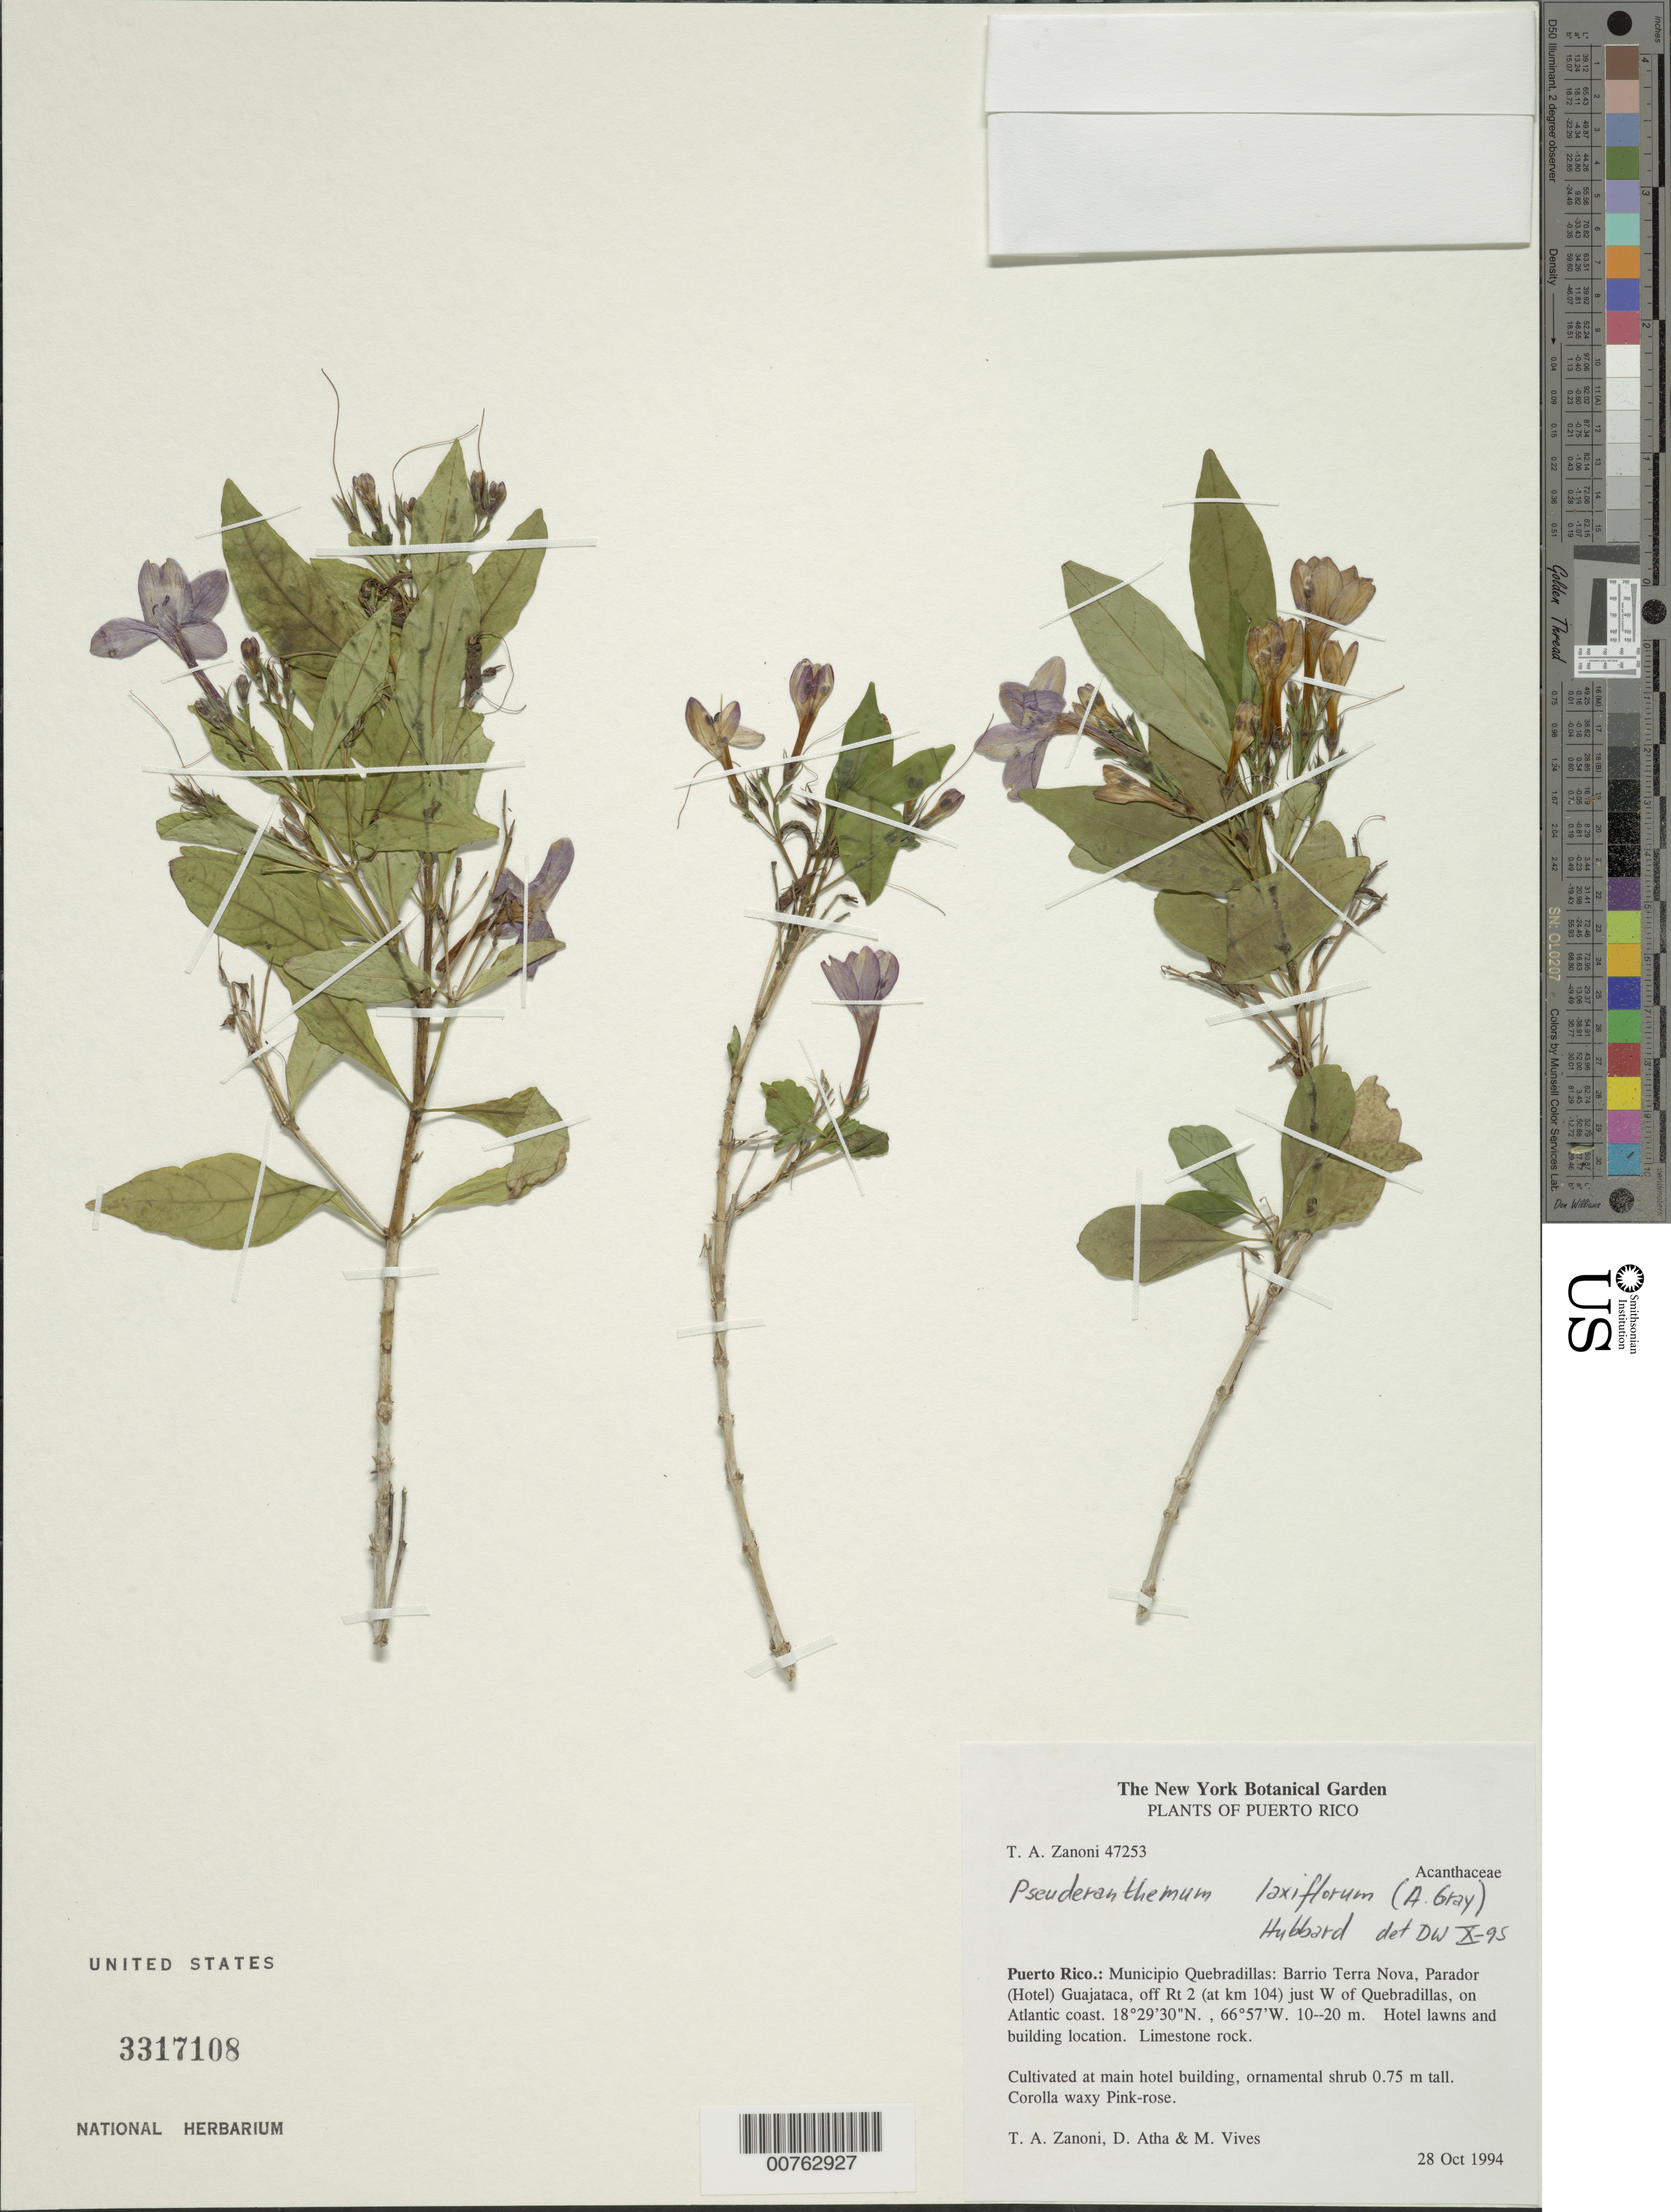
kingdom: Plantae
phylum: Tracheophyta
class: Magnoliopsida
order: Lamiales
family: Acanthaceae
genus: Pseuderanthemum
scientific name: Pseuderanthemum laxiflorum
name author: (A. Gray)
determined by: Wasshausen, Dieter C., (BOT), Smithsonian Institution - National Museum of Natural History (UNITED STATES)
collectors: T. A. Zanoni, D. Atha & M. Vives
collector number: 47253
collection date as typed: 28 Oct 1994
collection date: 1994-10-28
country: Puerto Rico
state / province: Quebradillas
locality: Barrio Terra Nova, Parador (Hotel) Guajataca, off Rte 2 (at km 104) just W of Quebradillas, on Atlantic coast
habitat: Hotel lawns and building location. Limestone rock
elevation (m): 10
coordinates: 18.49166667, -66.95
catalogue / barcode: US 3317108